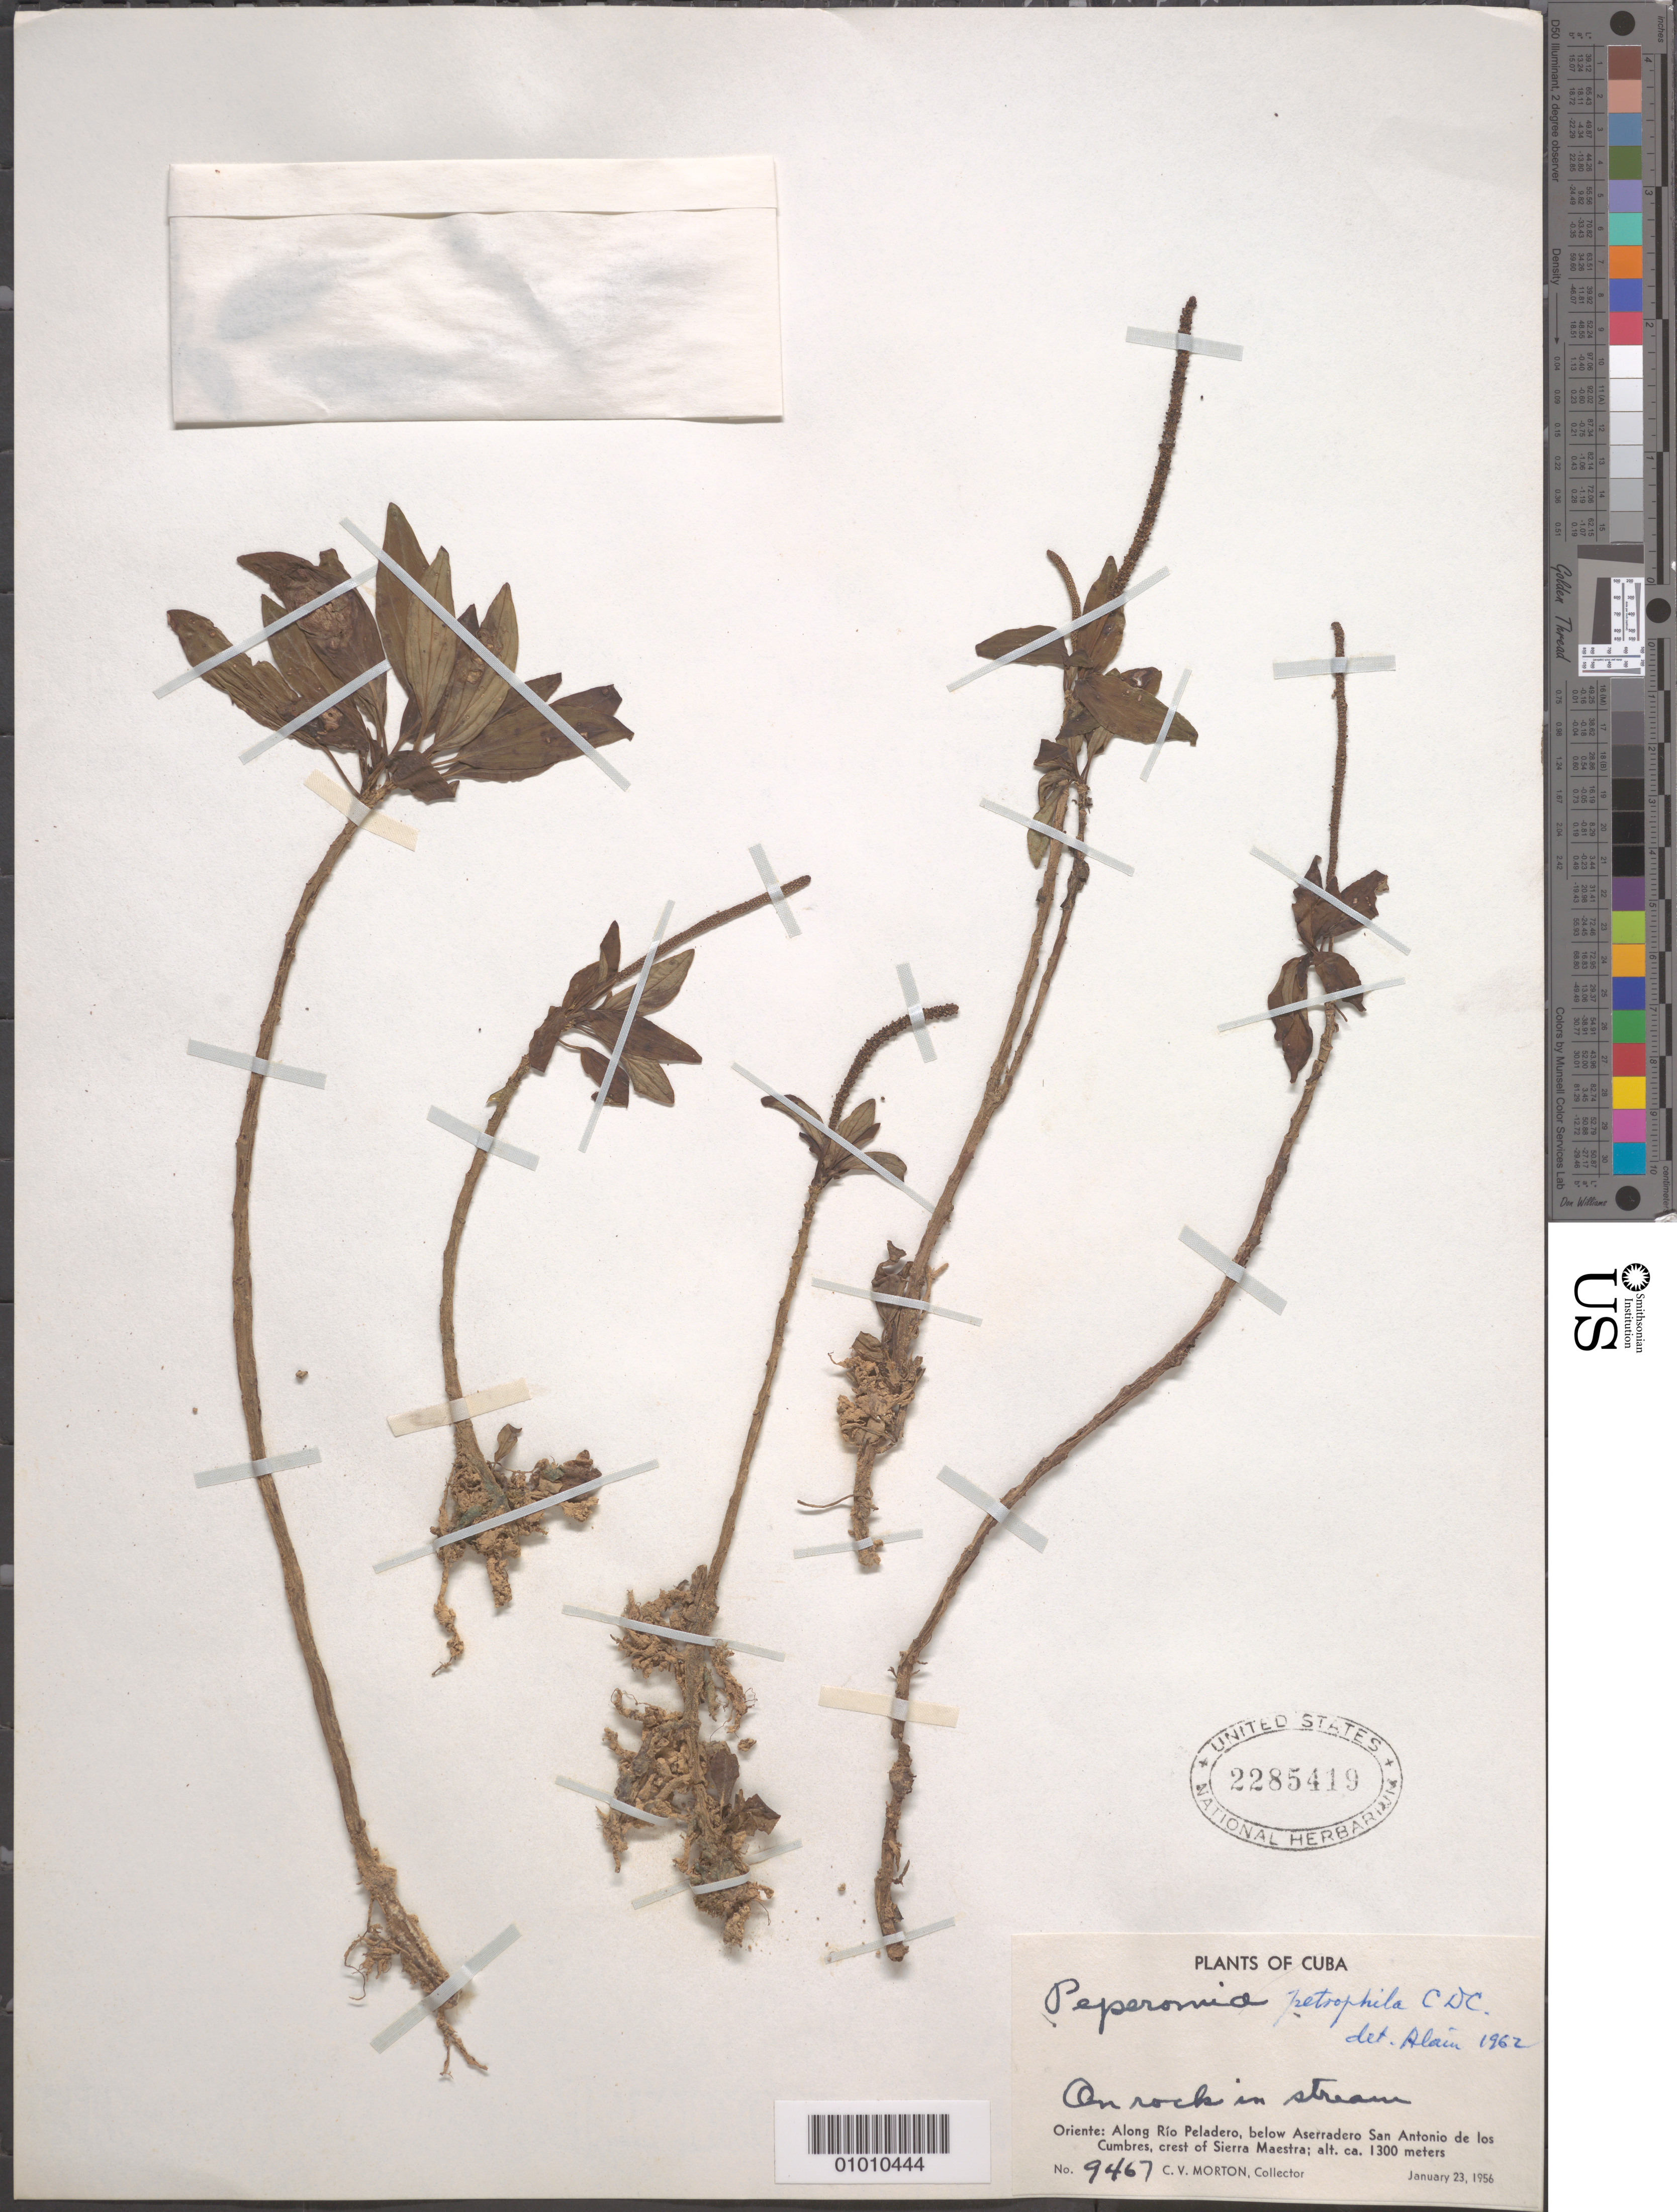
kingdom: Plantae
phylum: Tracheophyta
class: Magnoliopsida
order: Piperales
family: Piperaceae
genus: Peperomia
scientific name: Peperomia petrophila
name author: C. DC.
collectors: C. V. Morton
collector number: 9467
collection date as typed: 23 Jan 1956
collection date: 1956-01-23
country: Cuba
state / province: Oriente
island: Cuba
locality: Oriente: Along Rio Peladero below Aserradero San Antonio de los Cumbres crest of Sierra Maestra On rocks in stream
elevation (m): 1300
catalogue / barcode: US 2285419